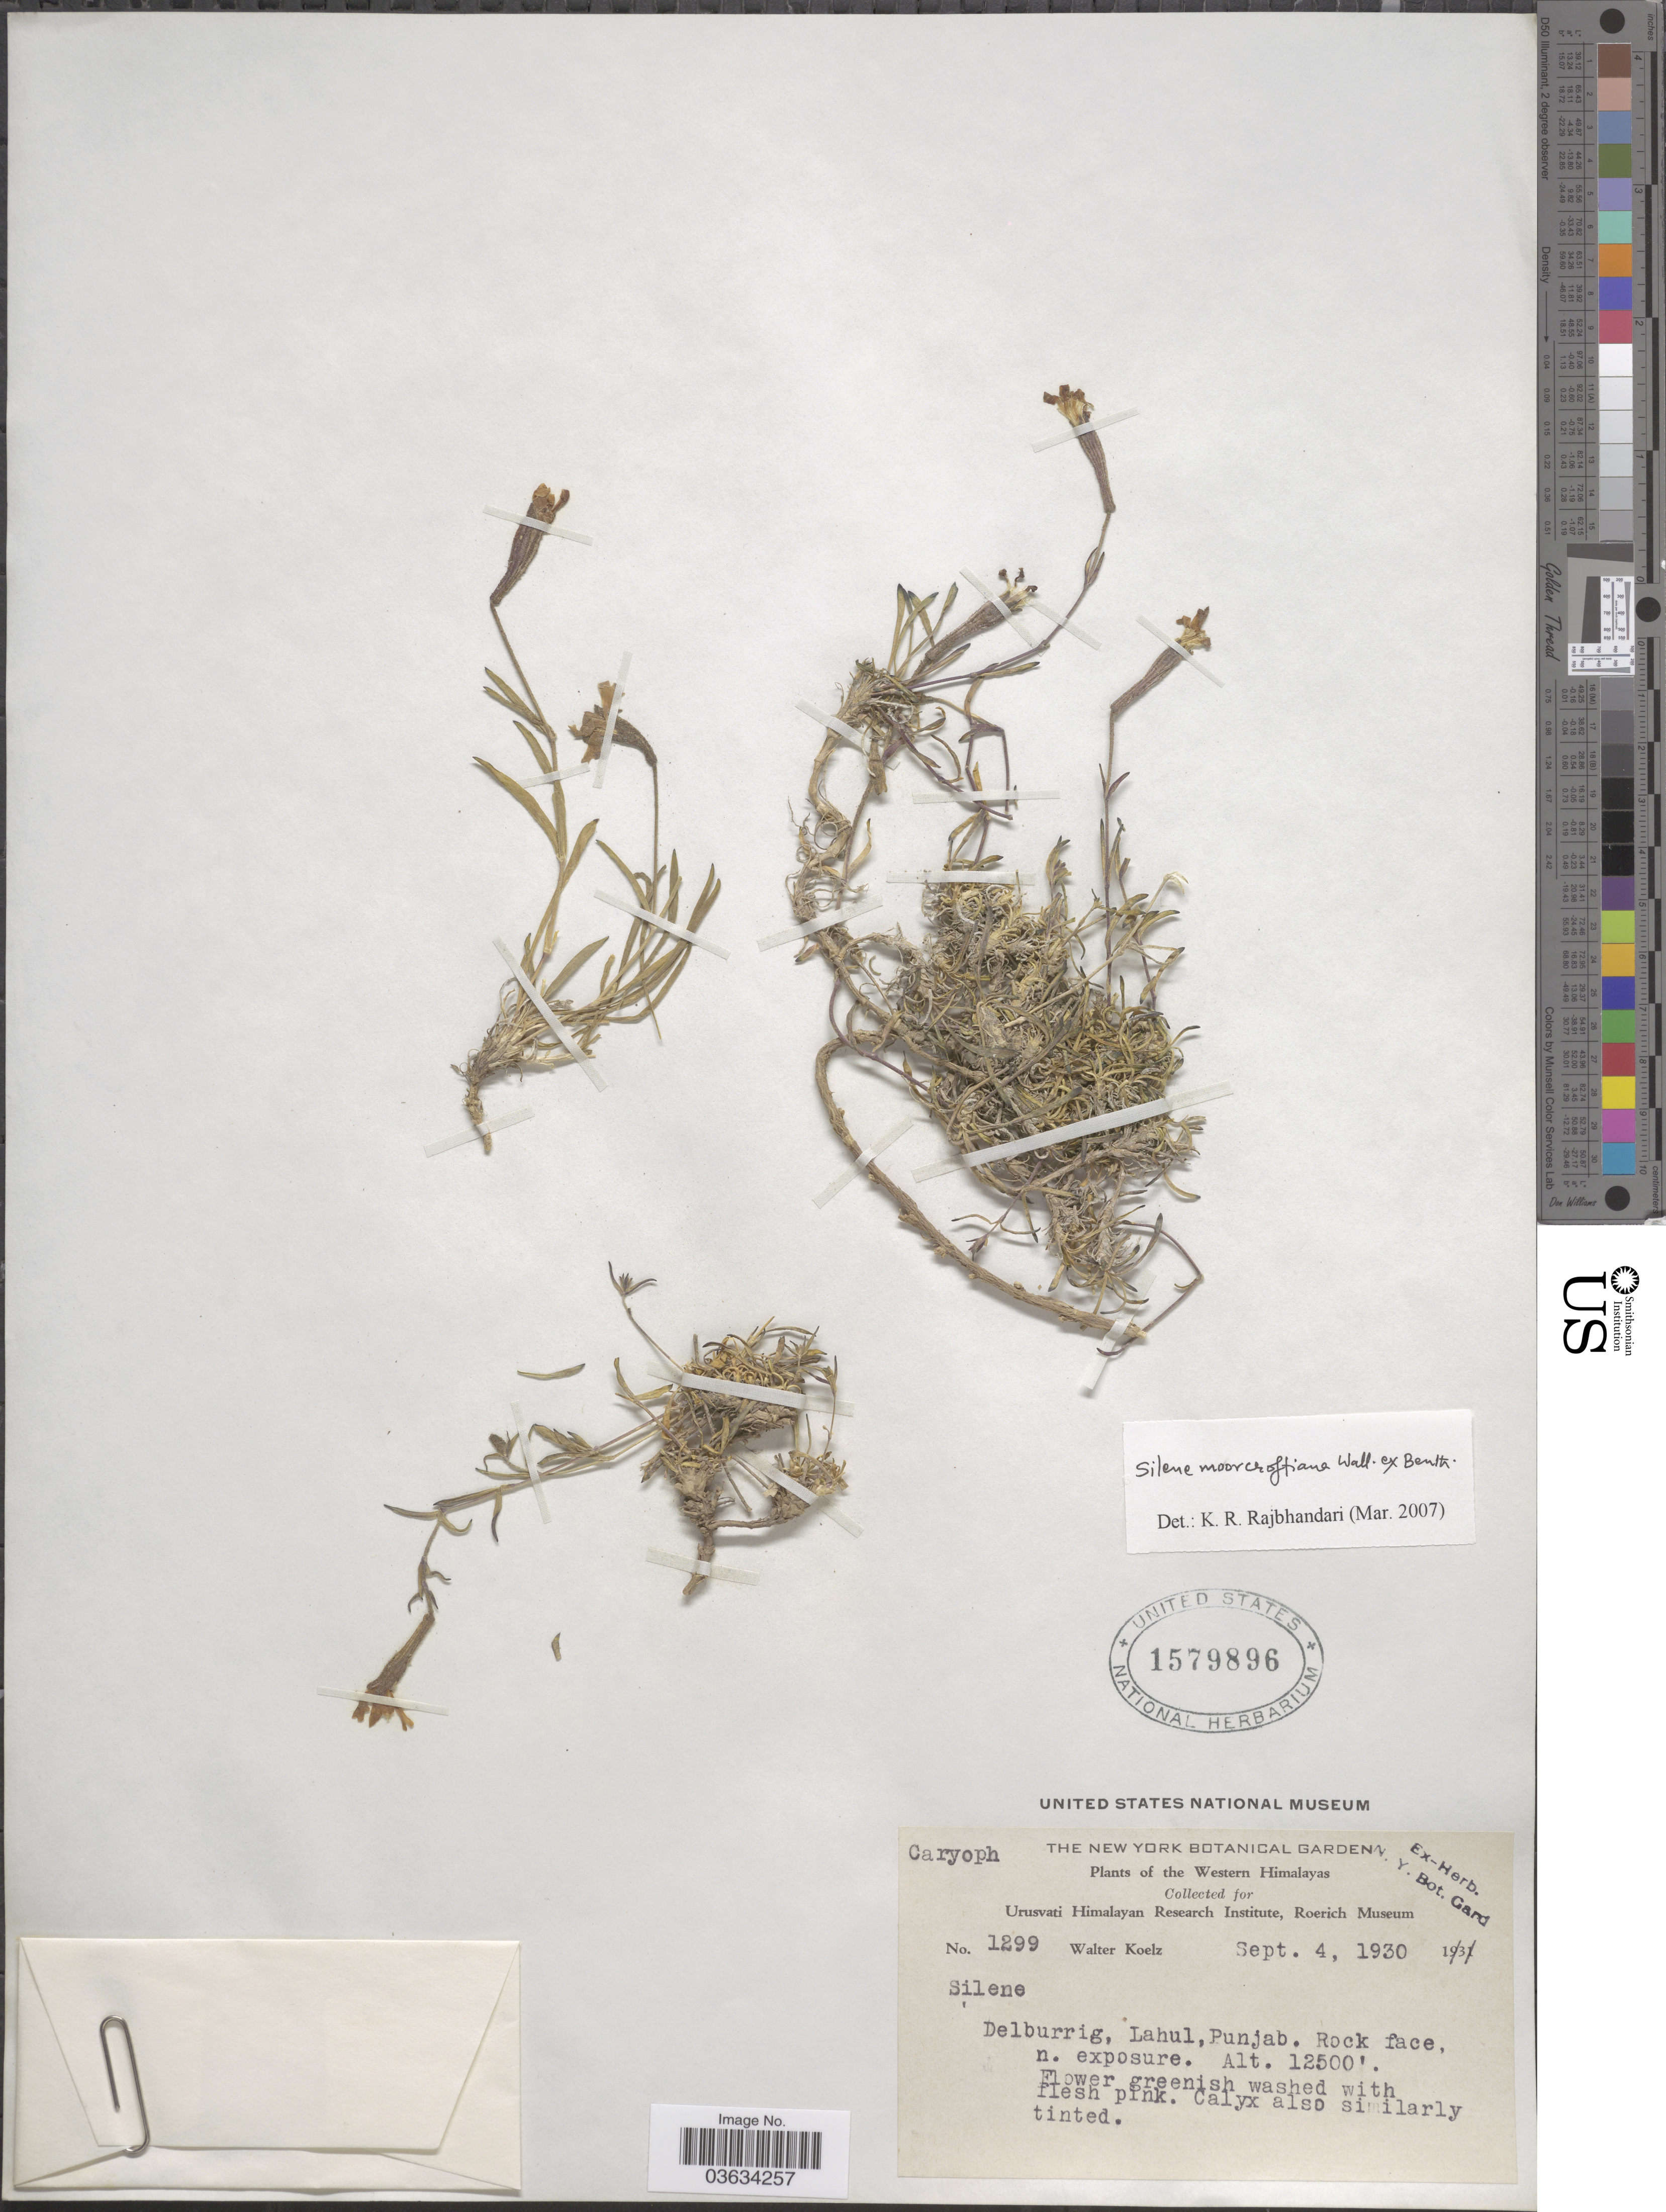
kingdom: Plantae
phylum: Tracheophyta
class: Magnoliopsida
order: Caryophyllales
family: Caryophyllaceae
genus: Silene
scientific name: Silene moorcroftiana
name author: Wall. ex Benth.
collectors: W. N. Koelz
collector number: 1299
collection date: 1930-09-04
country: India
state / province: Punjab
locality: Western Himalayas. Delburrig, Lahul, Punjab.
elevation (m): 3810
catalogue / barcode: US 1579896